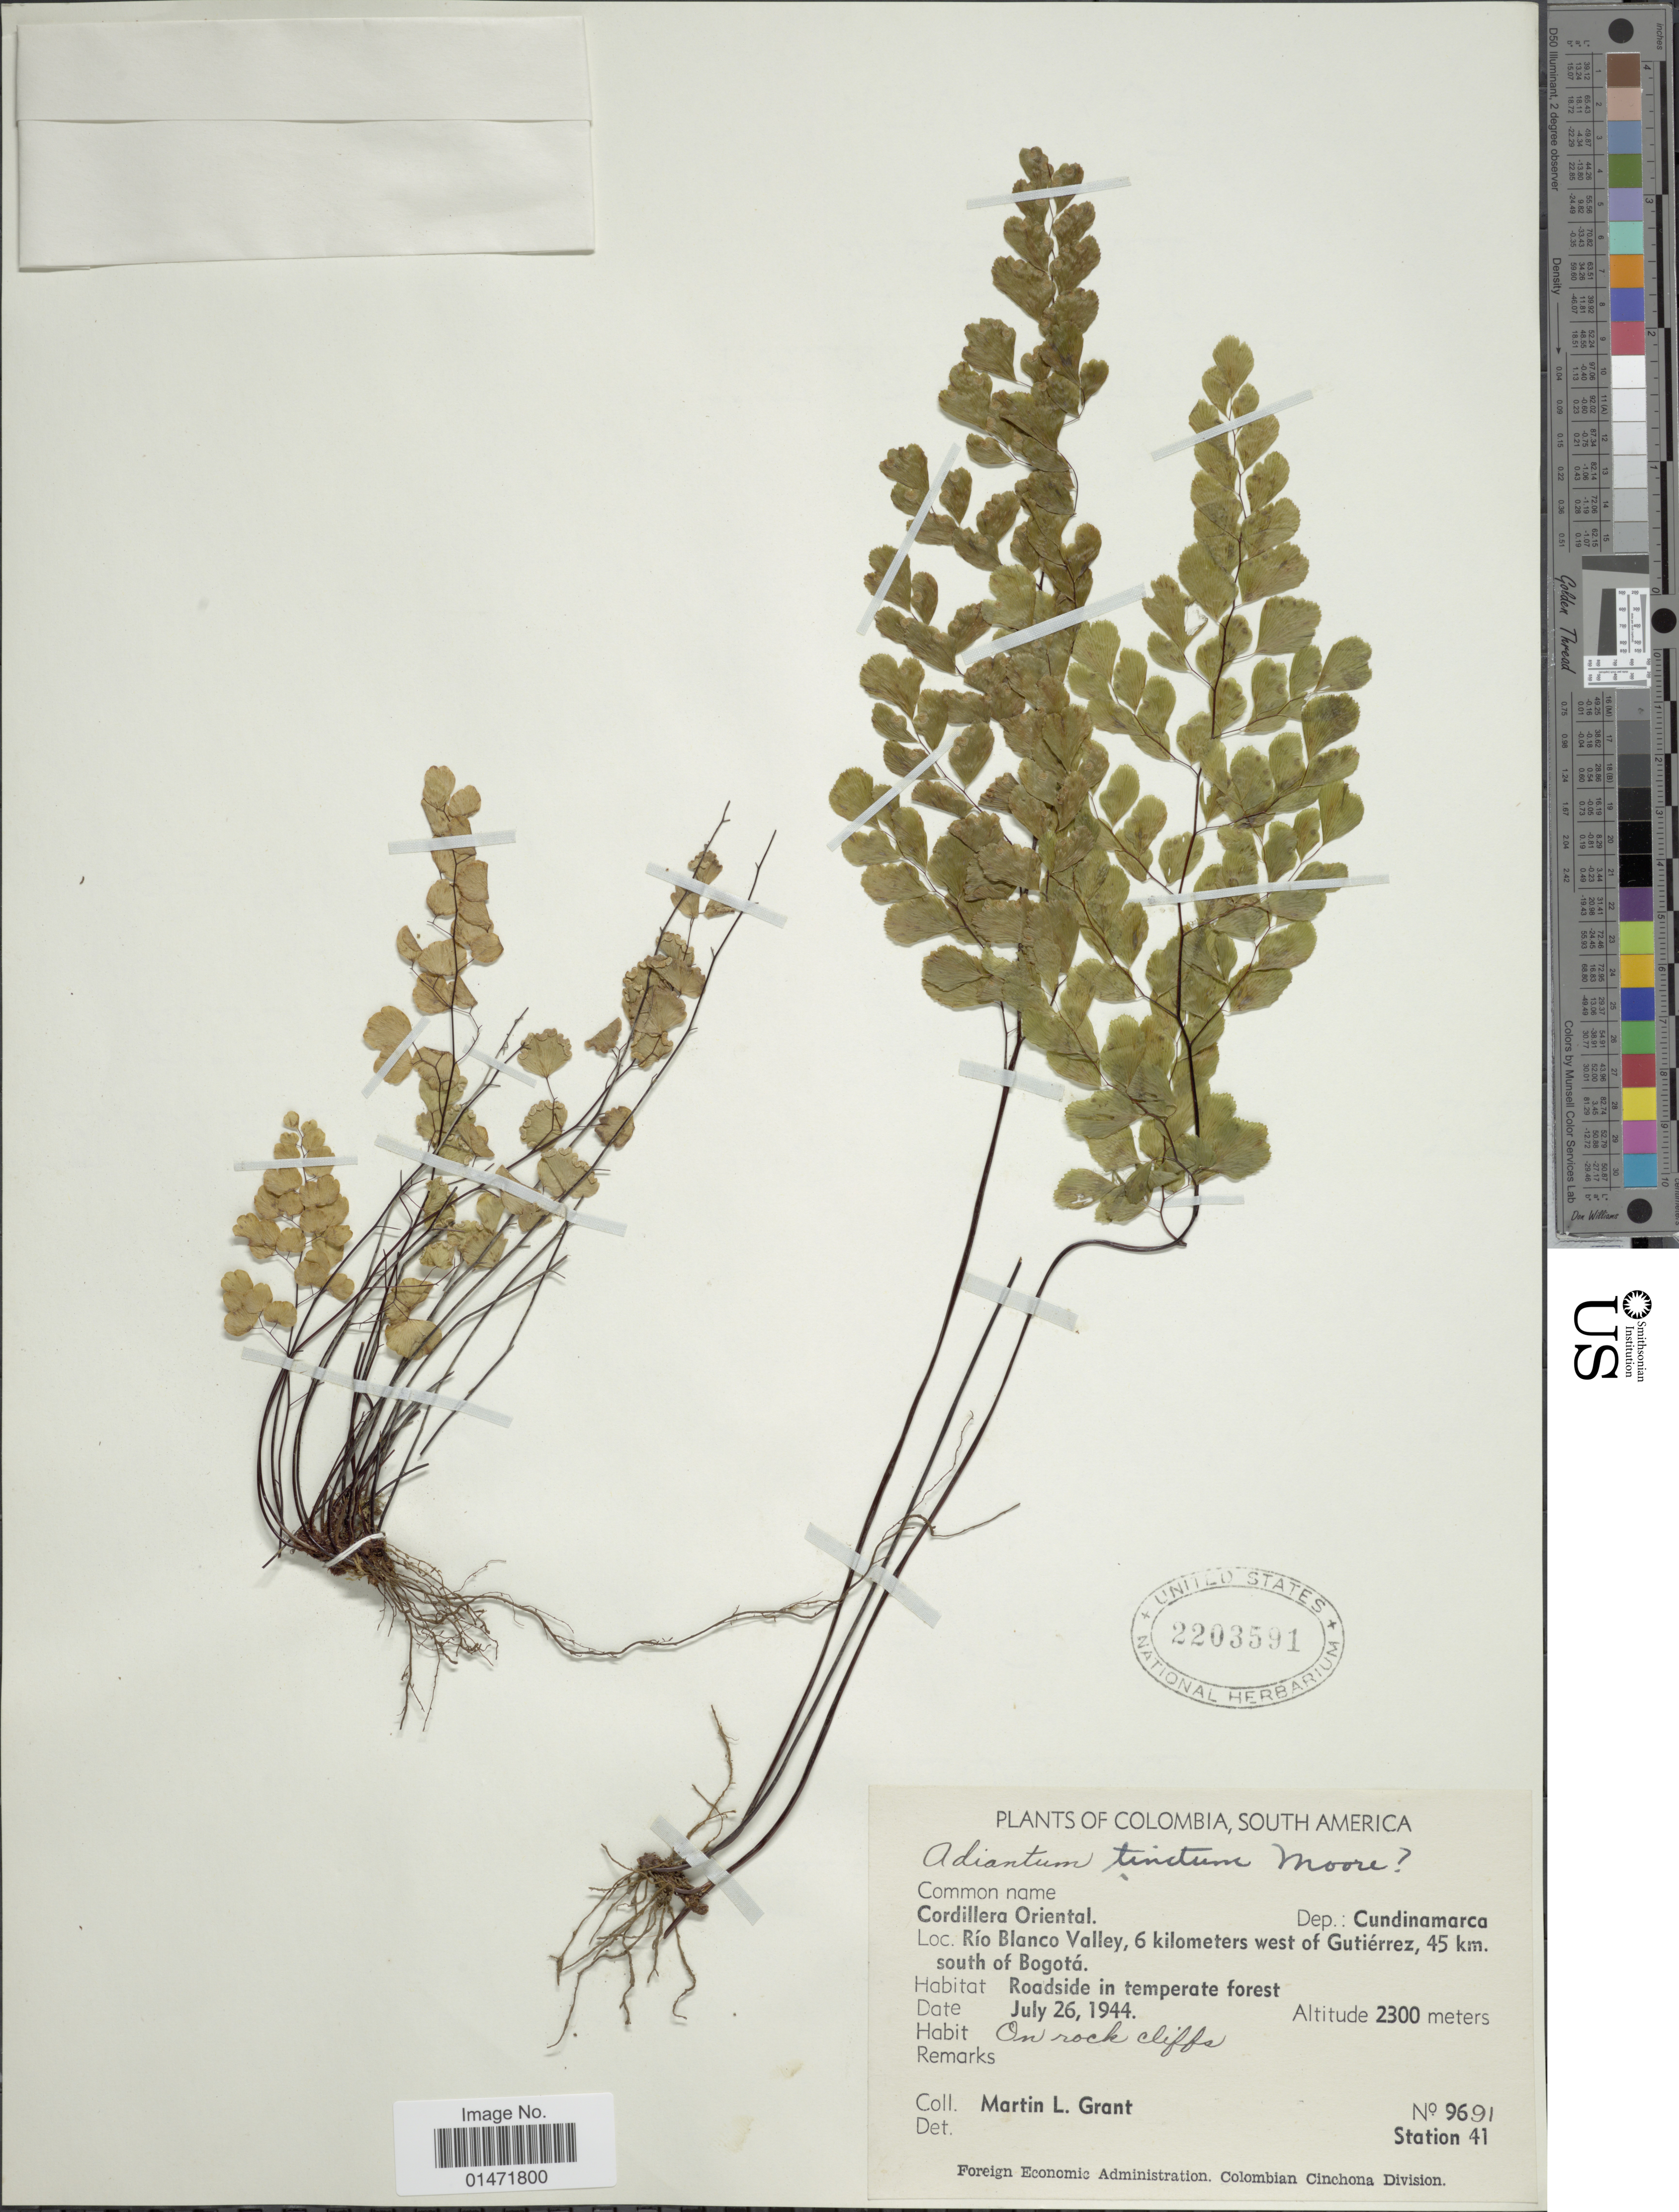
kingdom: Plantae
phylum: Tracheophyta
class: Polypodiopsida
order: Polypodiales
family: Pteridaceae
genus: Adiantum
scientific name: Adiantum tinctum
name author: T. Moore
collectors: M. L. Grant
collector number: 9691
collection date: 1944-07-26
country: Colombia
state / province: Cundinamarca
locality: Cordillera Oriental. Río Blanco Valley, 6 kilometers west of Gutiérrez, 45 km. south of Bogotá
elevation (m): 2300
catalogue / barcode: US 2203591